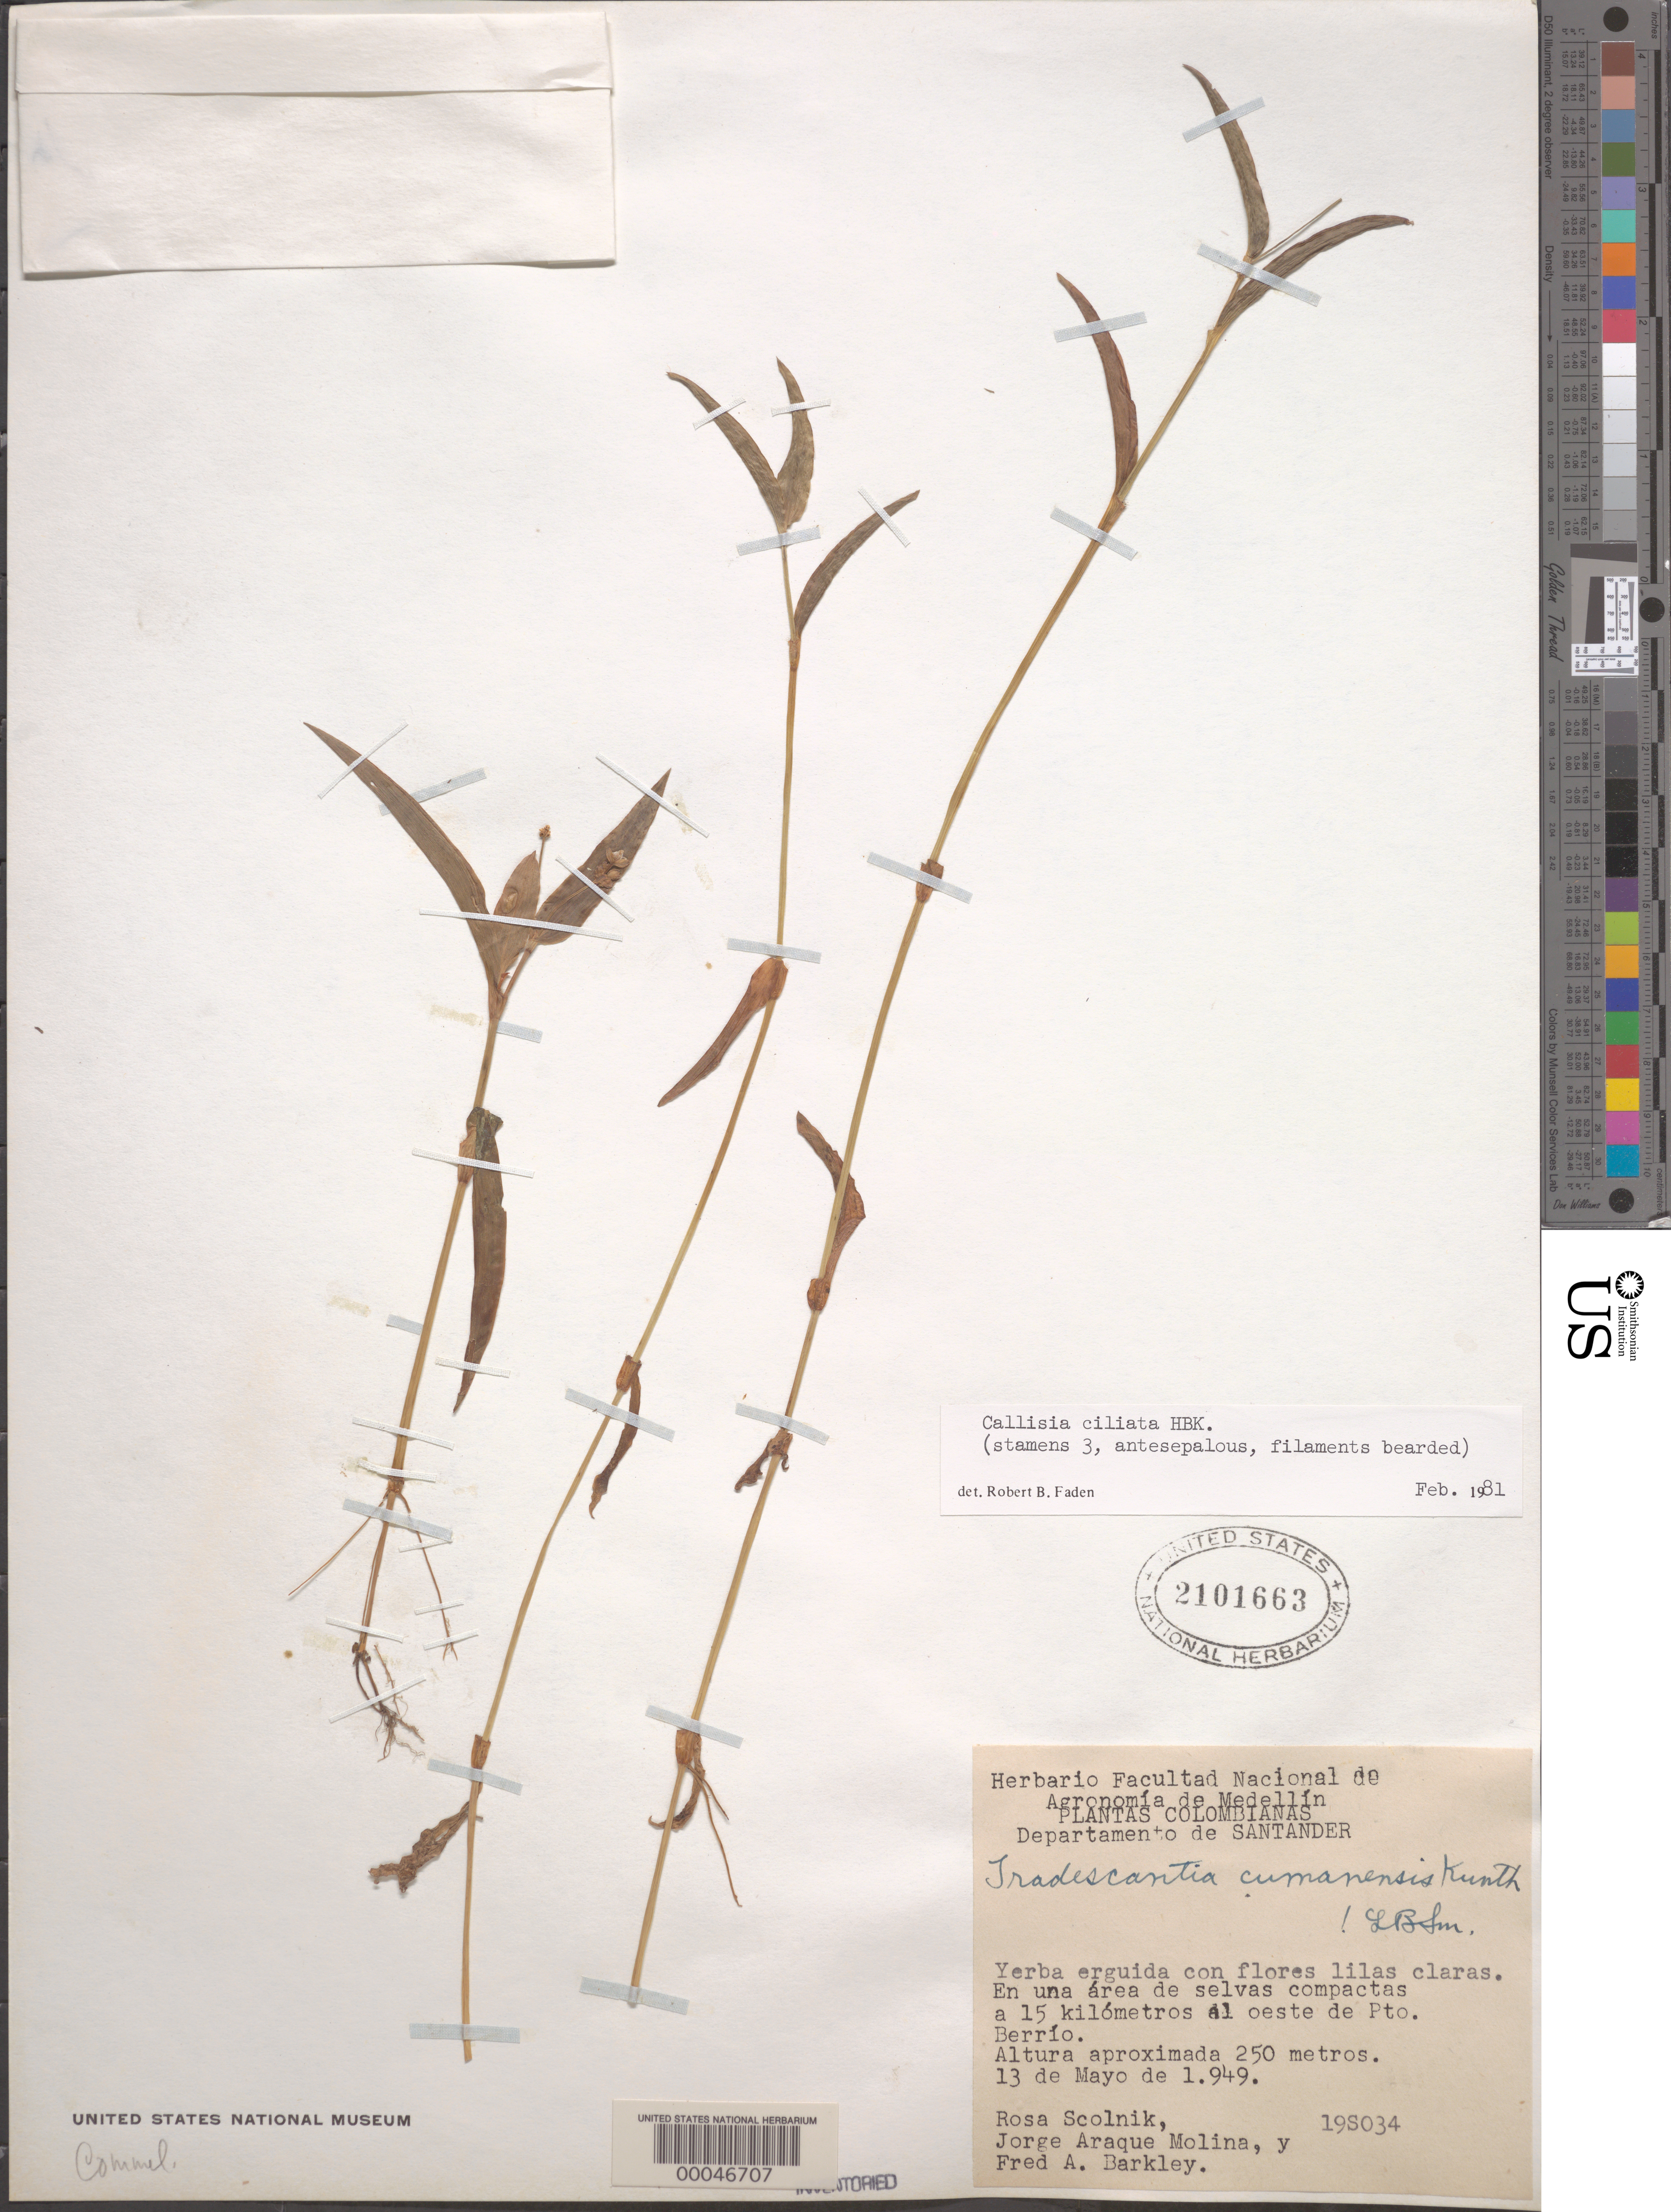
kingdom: Plantae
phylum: Tracheophyta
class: Liliopsida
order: Commelinales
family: Commelinaceae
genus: Callisia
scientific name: Callisia ciliata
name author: Kunth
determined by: Faden, Robert B., (US), Smithsonian Institution - National Museum of Natural History (UNITED STATES)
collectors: R. Scolnik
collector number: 195034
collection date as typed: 13 May 1949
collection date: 1949-05-13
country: Colombia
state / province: Santander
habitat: Thicket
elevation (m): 250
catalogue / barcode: US 2101663